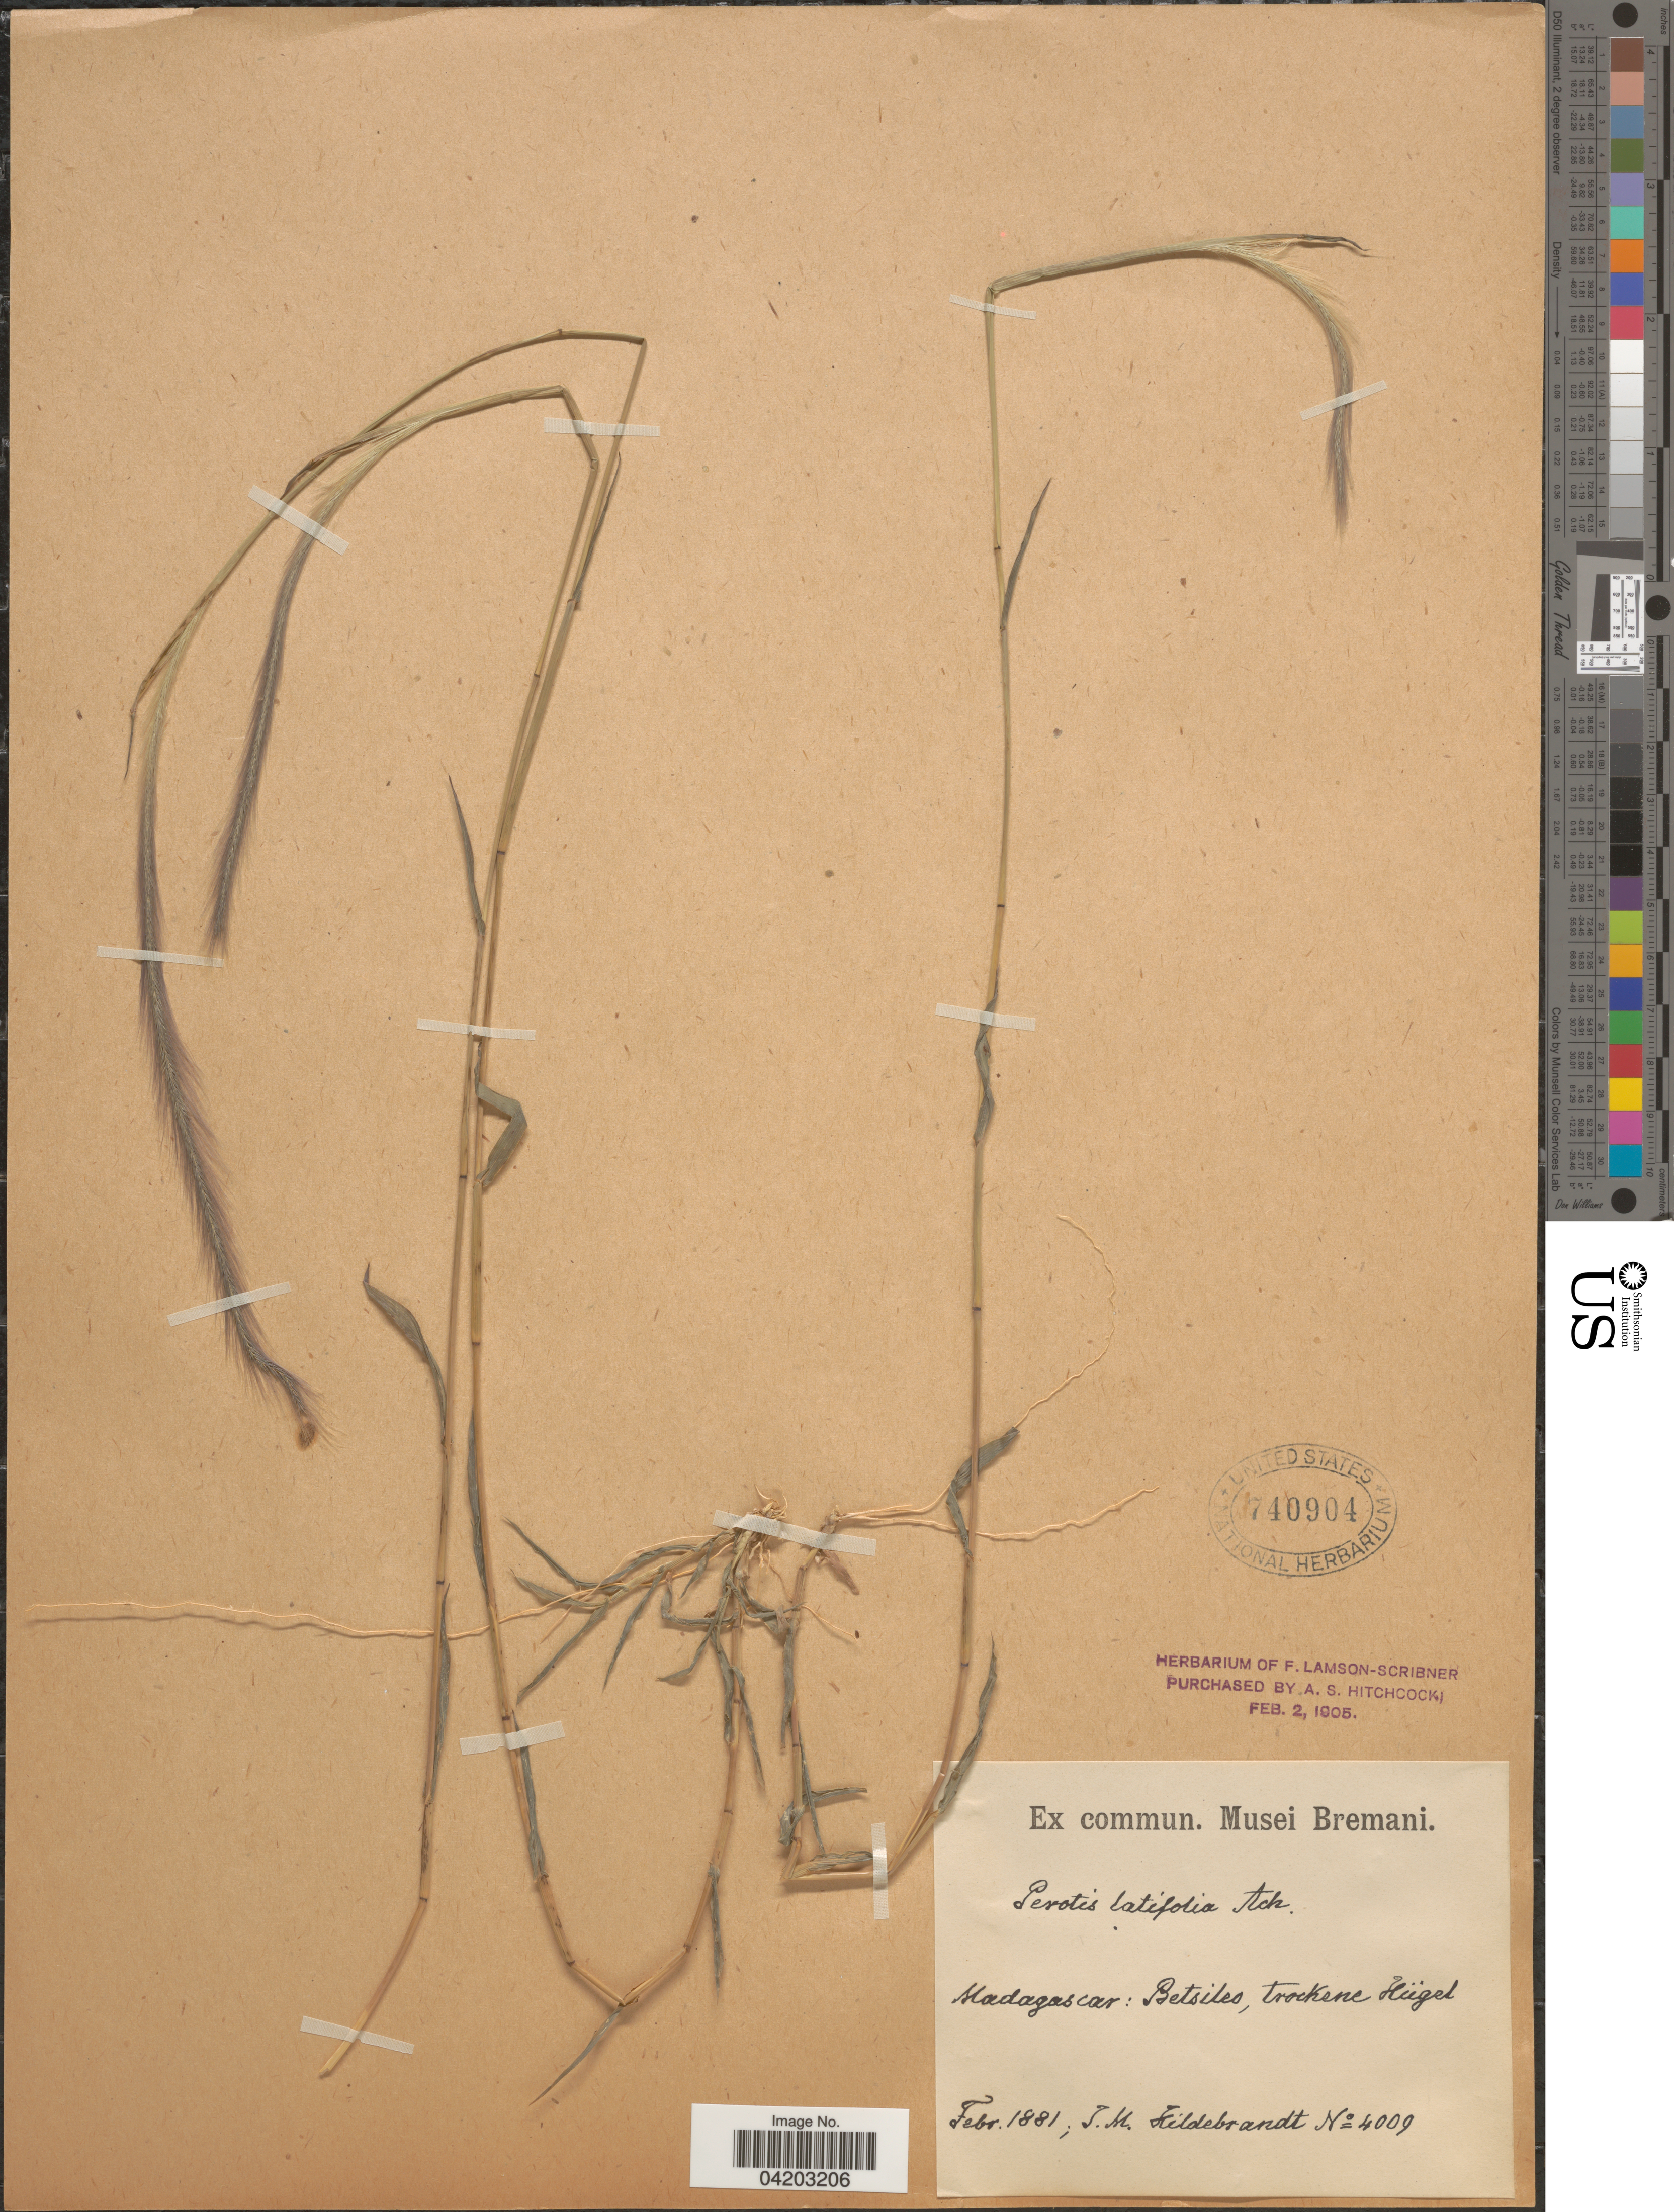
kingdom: Plantae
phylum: Tracheophyta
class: Liliopsida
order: Poales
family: Poaceae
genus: Perotis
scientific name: Perotis indica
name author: (L.) Kuntze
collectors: J. Hildebrandt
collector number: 4009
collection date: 1881-02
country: Madagascar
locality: Betsiles, Trockene Hügel.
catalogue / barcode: US 740904